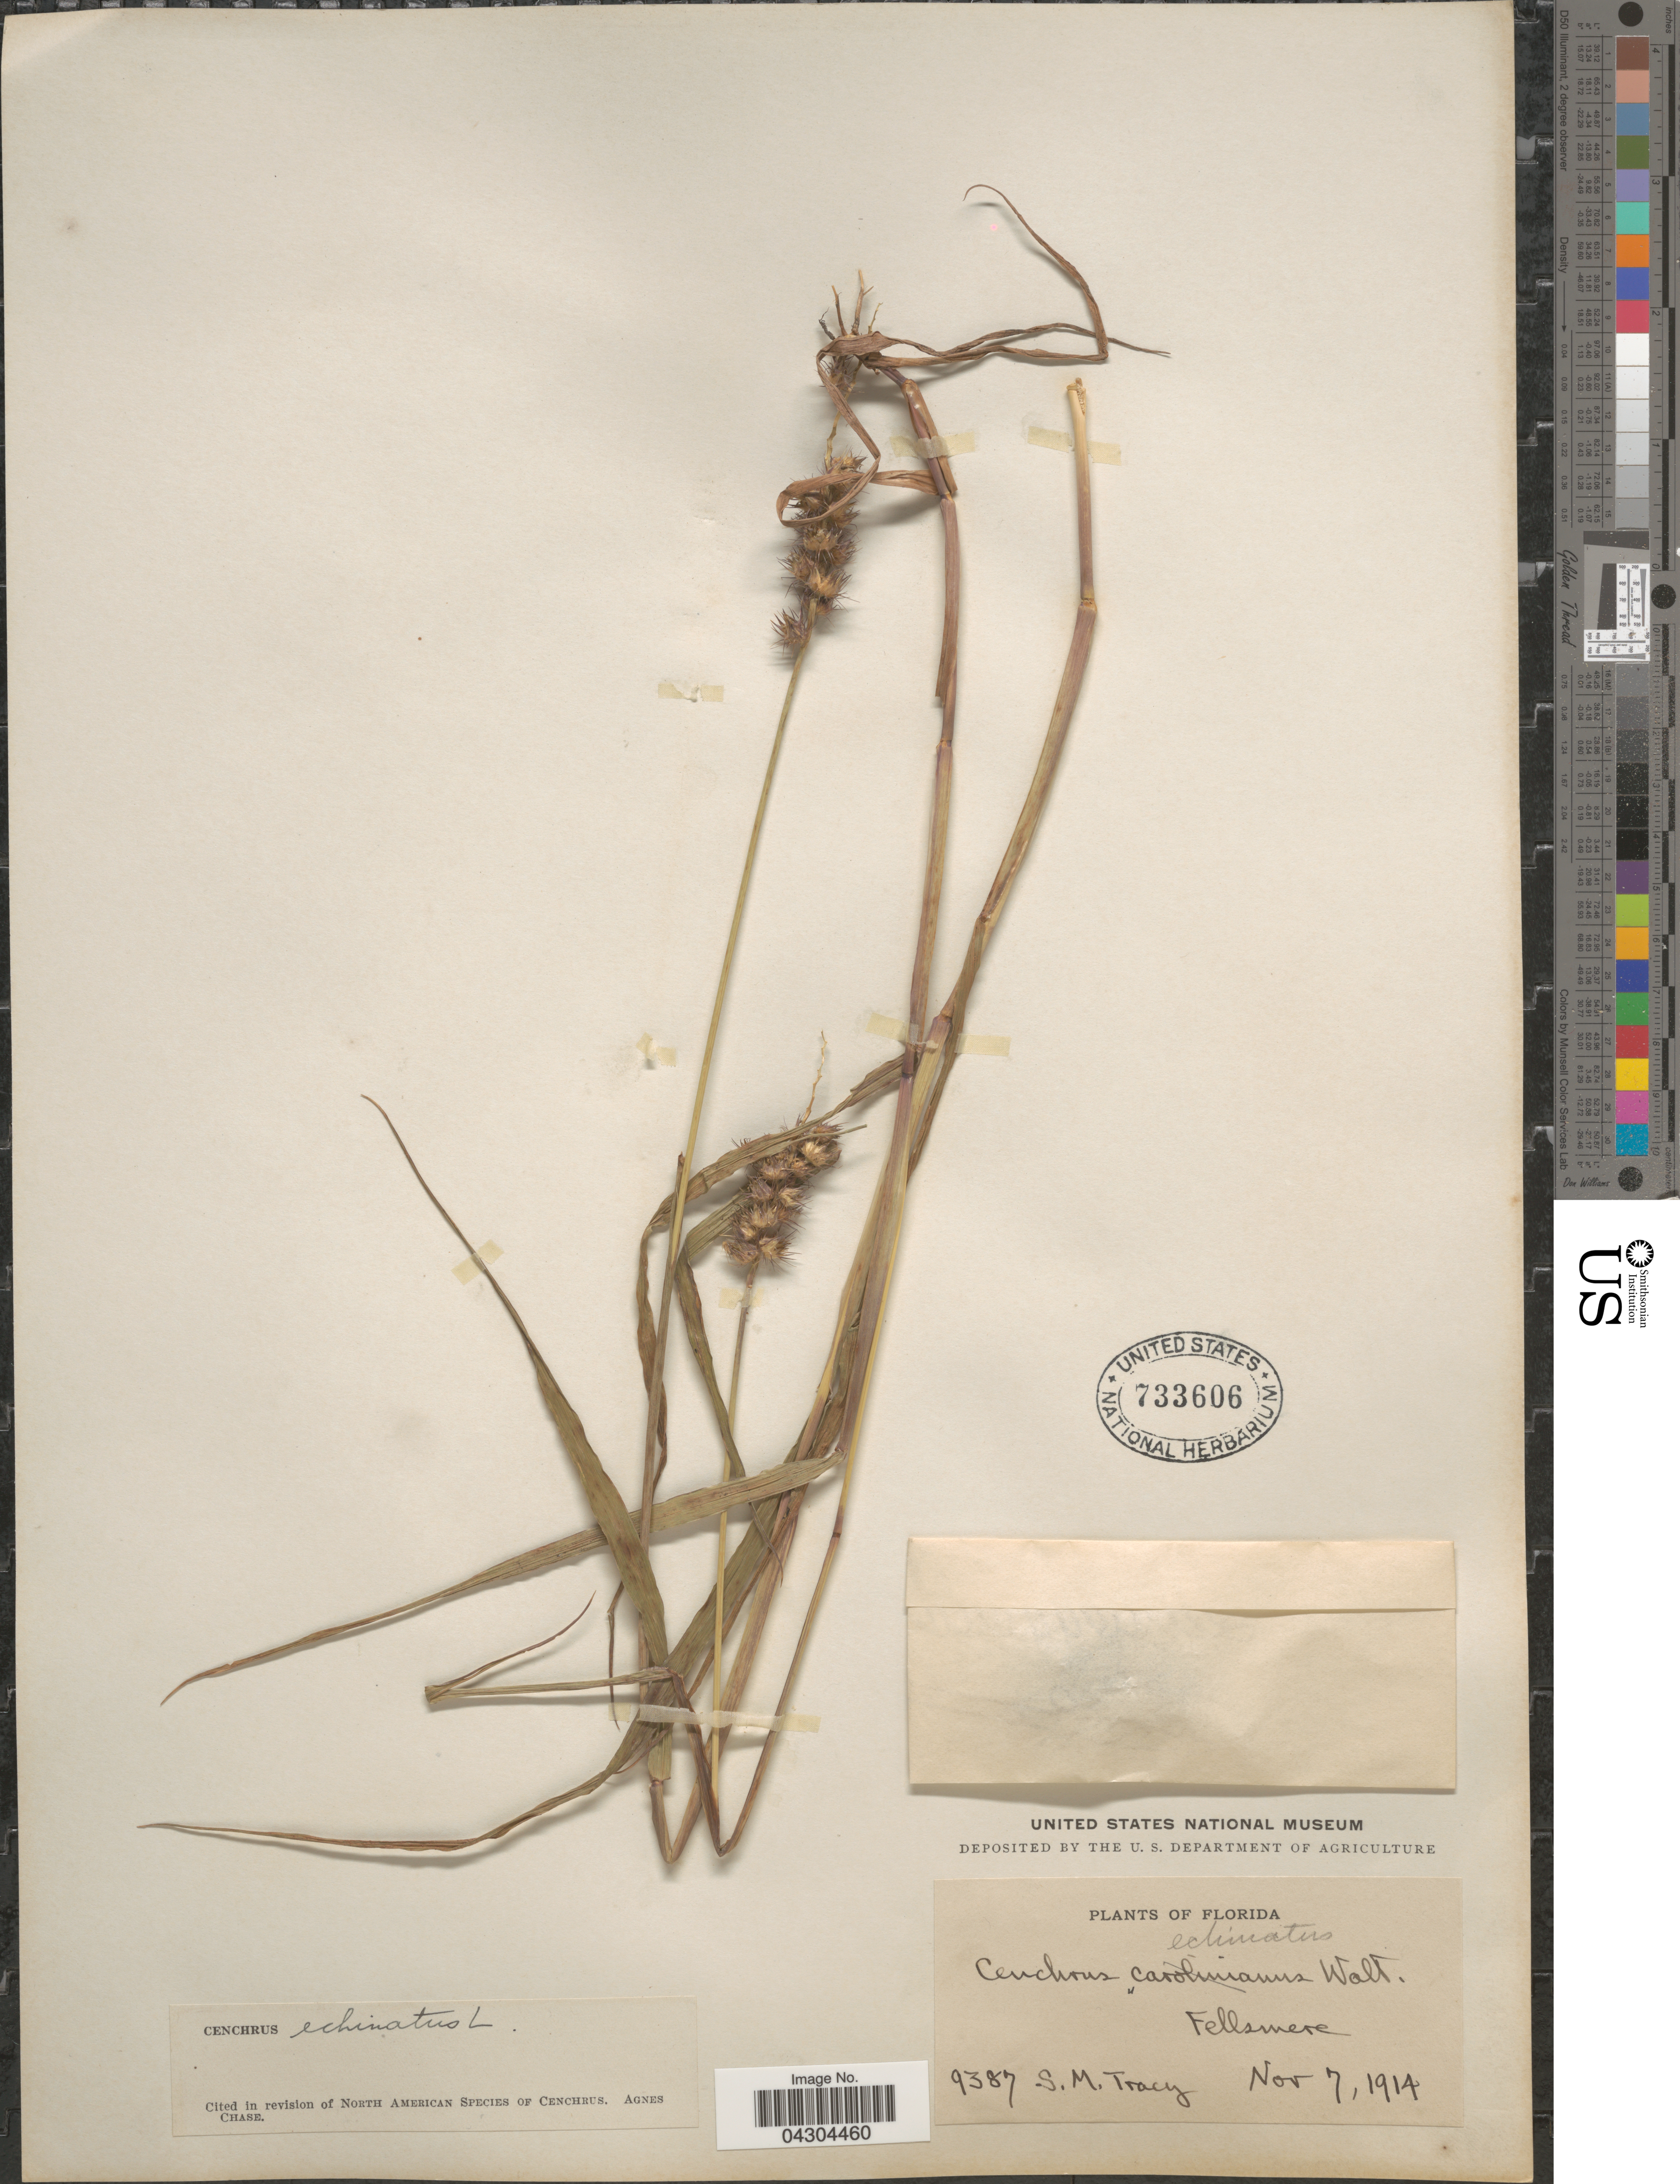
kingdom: Plantae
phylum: Tracheophyta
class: Liliopsida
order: Poales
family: Poaceae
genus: Cenchrus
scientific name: Cenchrus echinatus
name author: L.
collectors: S. M. Tracy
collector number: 9387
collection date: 1914-11-07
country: United States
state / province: Florida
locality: Fellsmere.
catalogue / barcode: US 733606